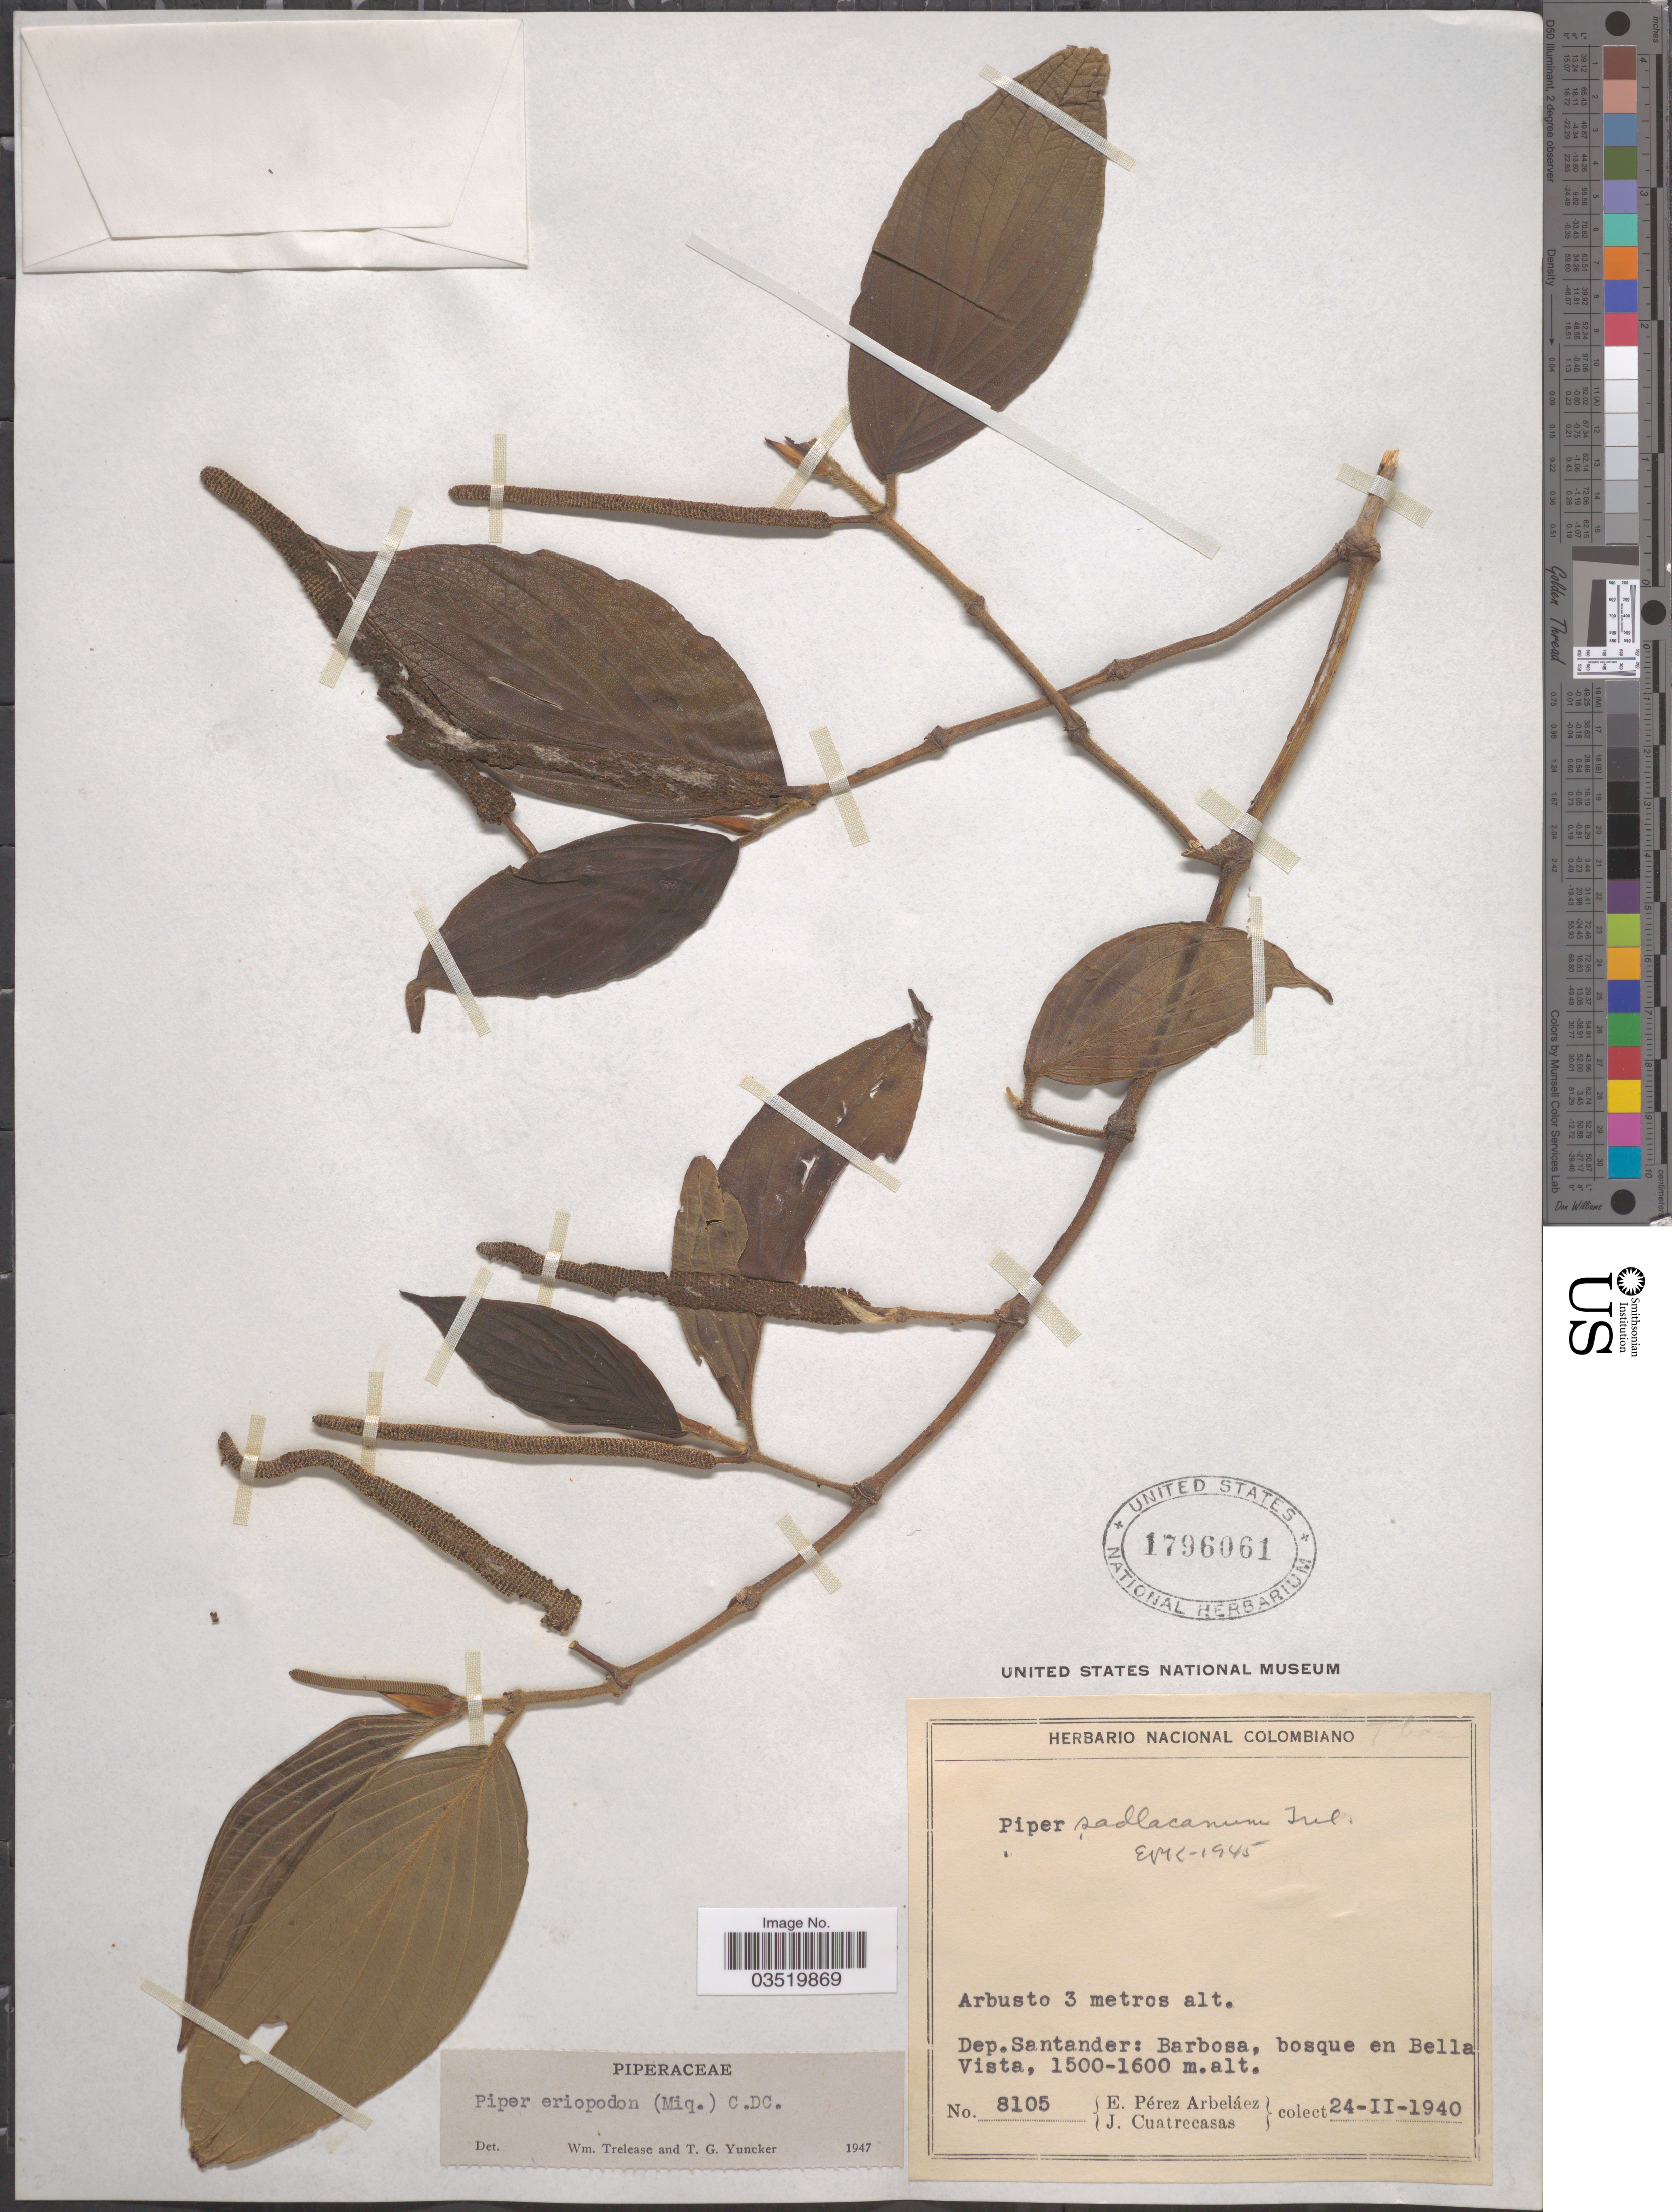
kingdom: Plantae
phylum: Tracheophyta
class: Magnoliopsida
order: Piperales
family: Piperaceae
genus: Piper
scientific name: Piper eriopodon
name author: C. DC.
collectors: E. Pérez Arbeláez & J. Cuatrecasas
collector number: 8105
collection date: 1940-02-24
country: Colombia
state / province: Santander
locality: Dep. Santander: Barbosa, bosque en Bella Vista.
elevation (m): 1500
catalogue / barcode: US 1796061